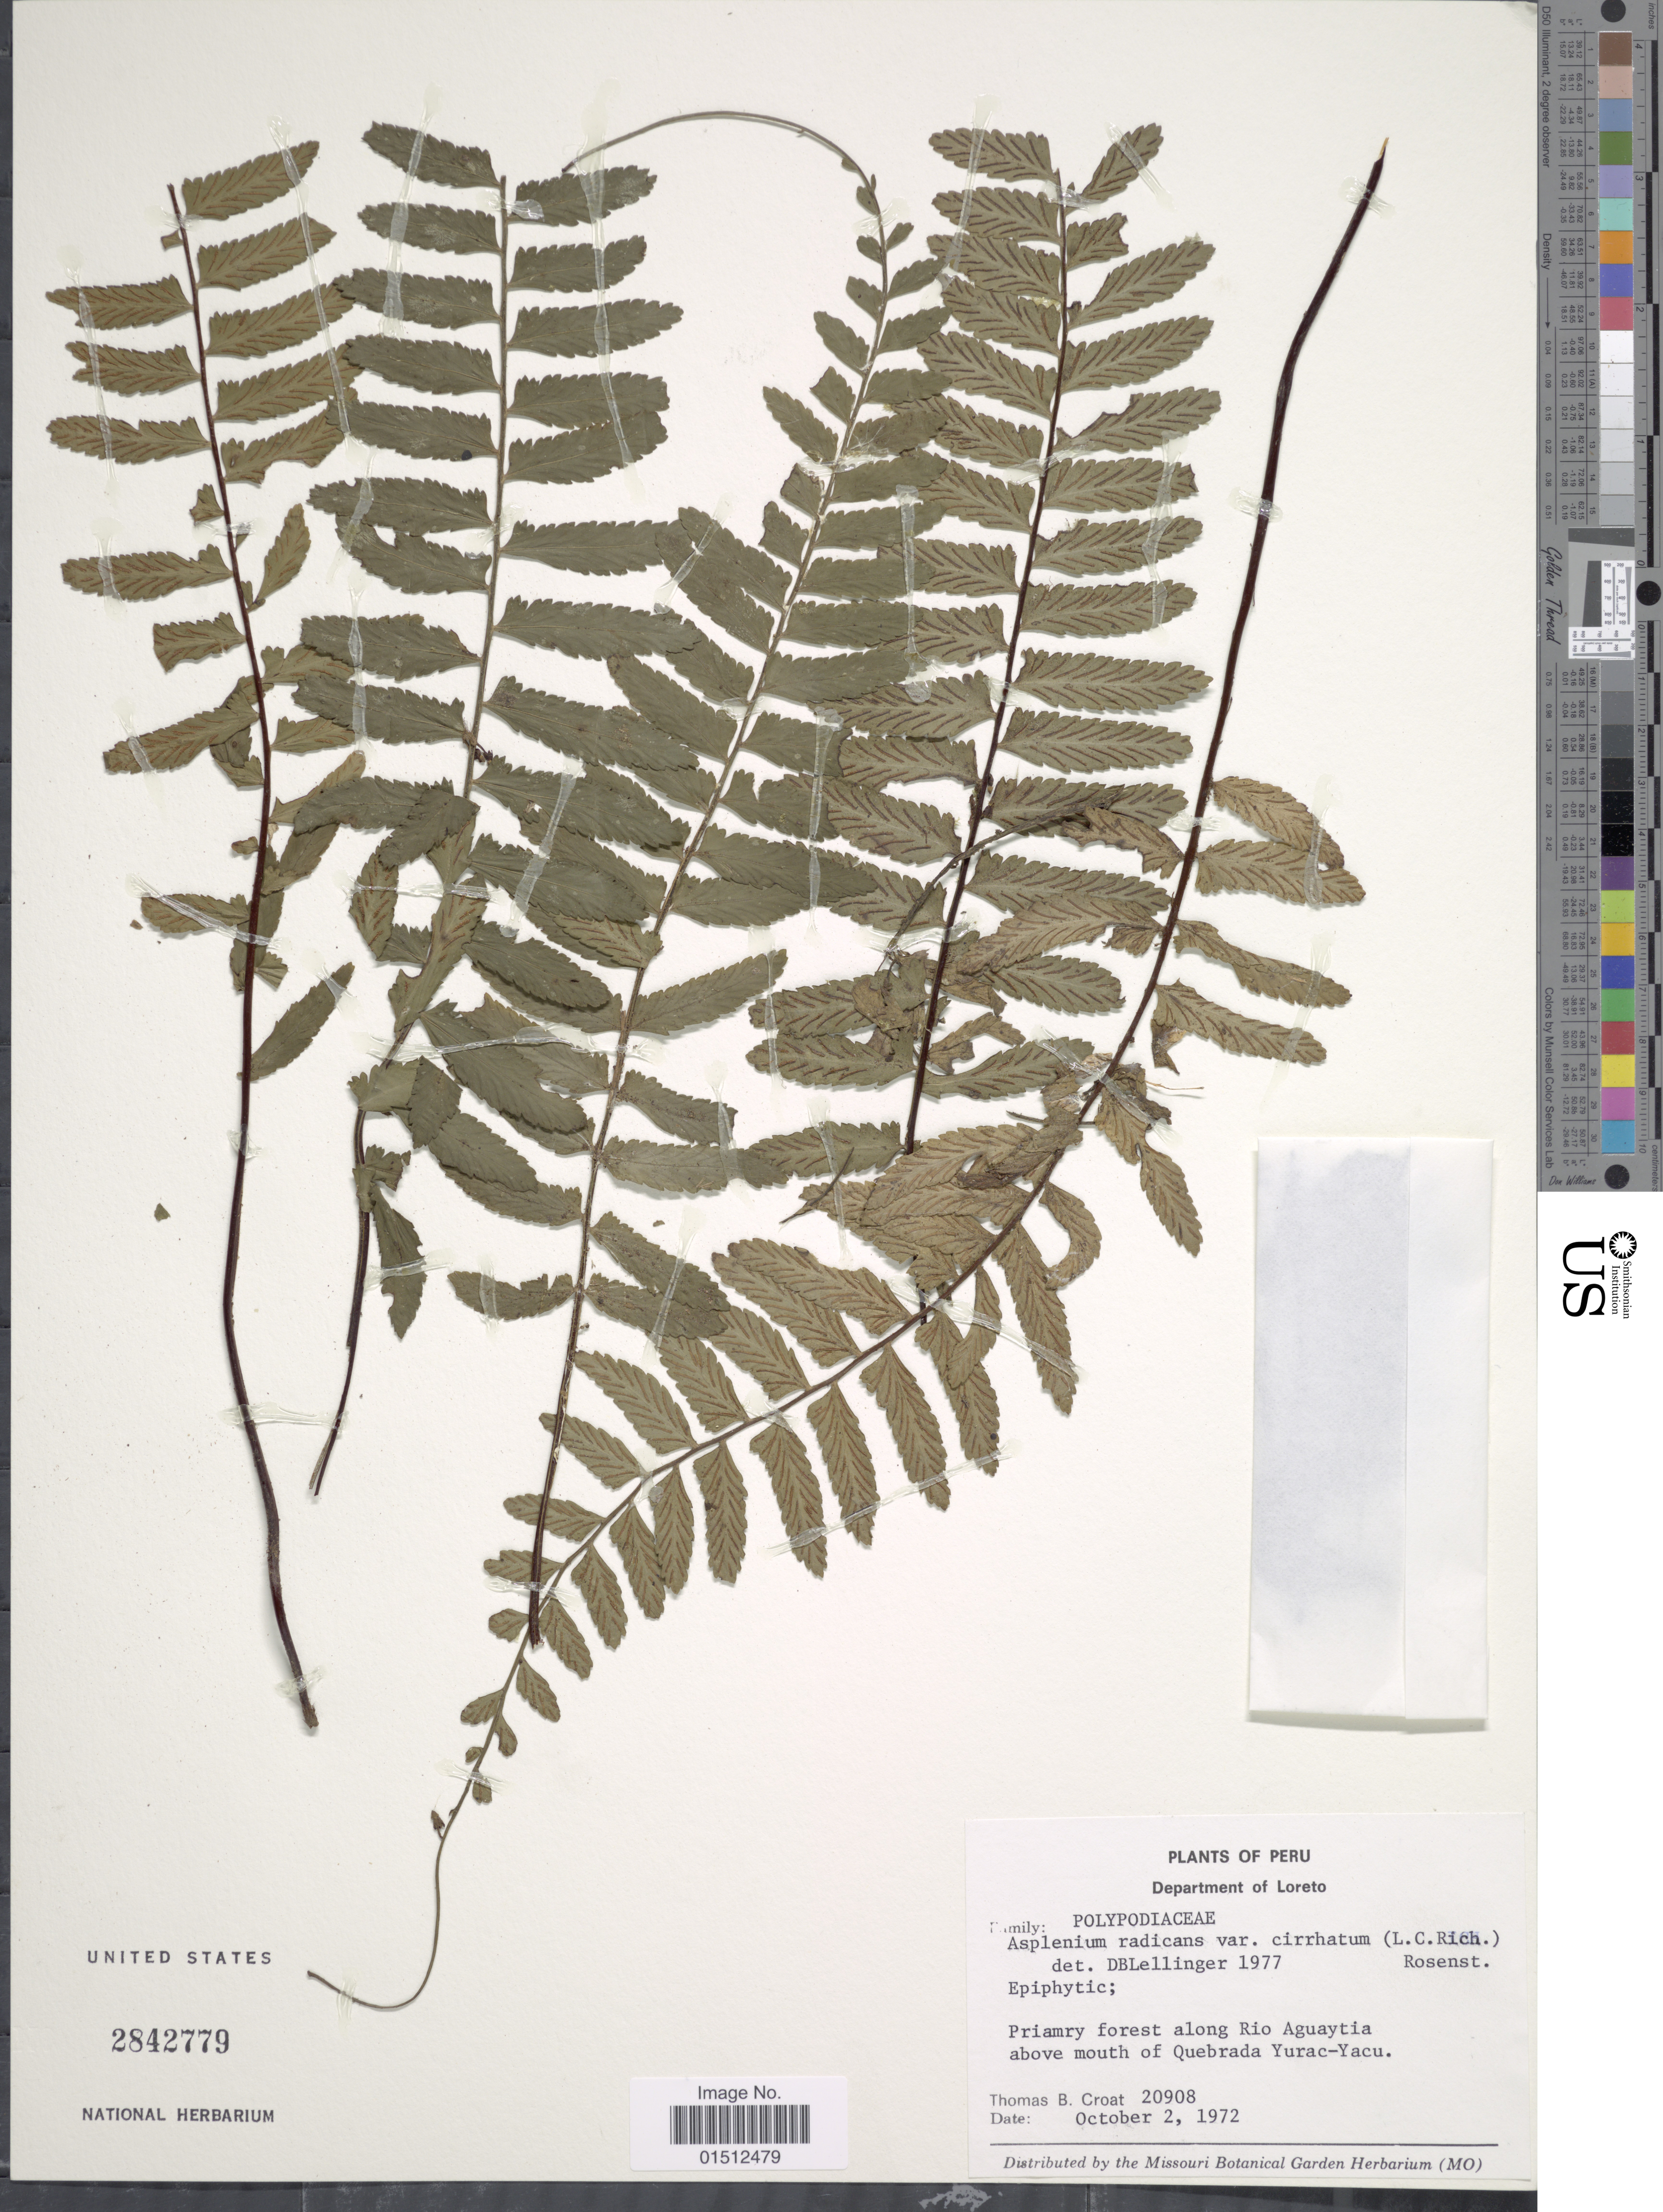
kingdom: Plantae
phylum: Tracheophyta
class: Polypodiopsida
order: Polypodiales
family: Aspleniaceae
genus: Asplenium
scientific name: Asplenium radicans var. cirrhatum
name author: (Rich. ex Willd.) Rosenst.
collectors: T. B. Croat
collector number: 20908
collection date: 1972-10-02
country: Peru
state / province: Loreto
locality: Peru. Department of Loreto. Primary forest along Rio Aguaytia above mouth of Quebrada Yurac-Yacu.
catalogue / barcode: US 2842779